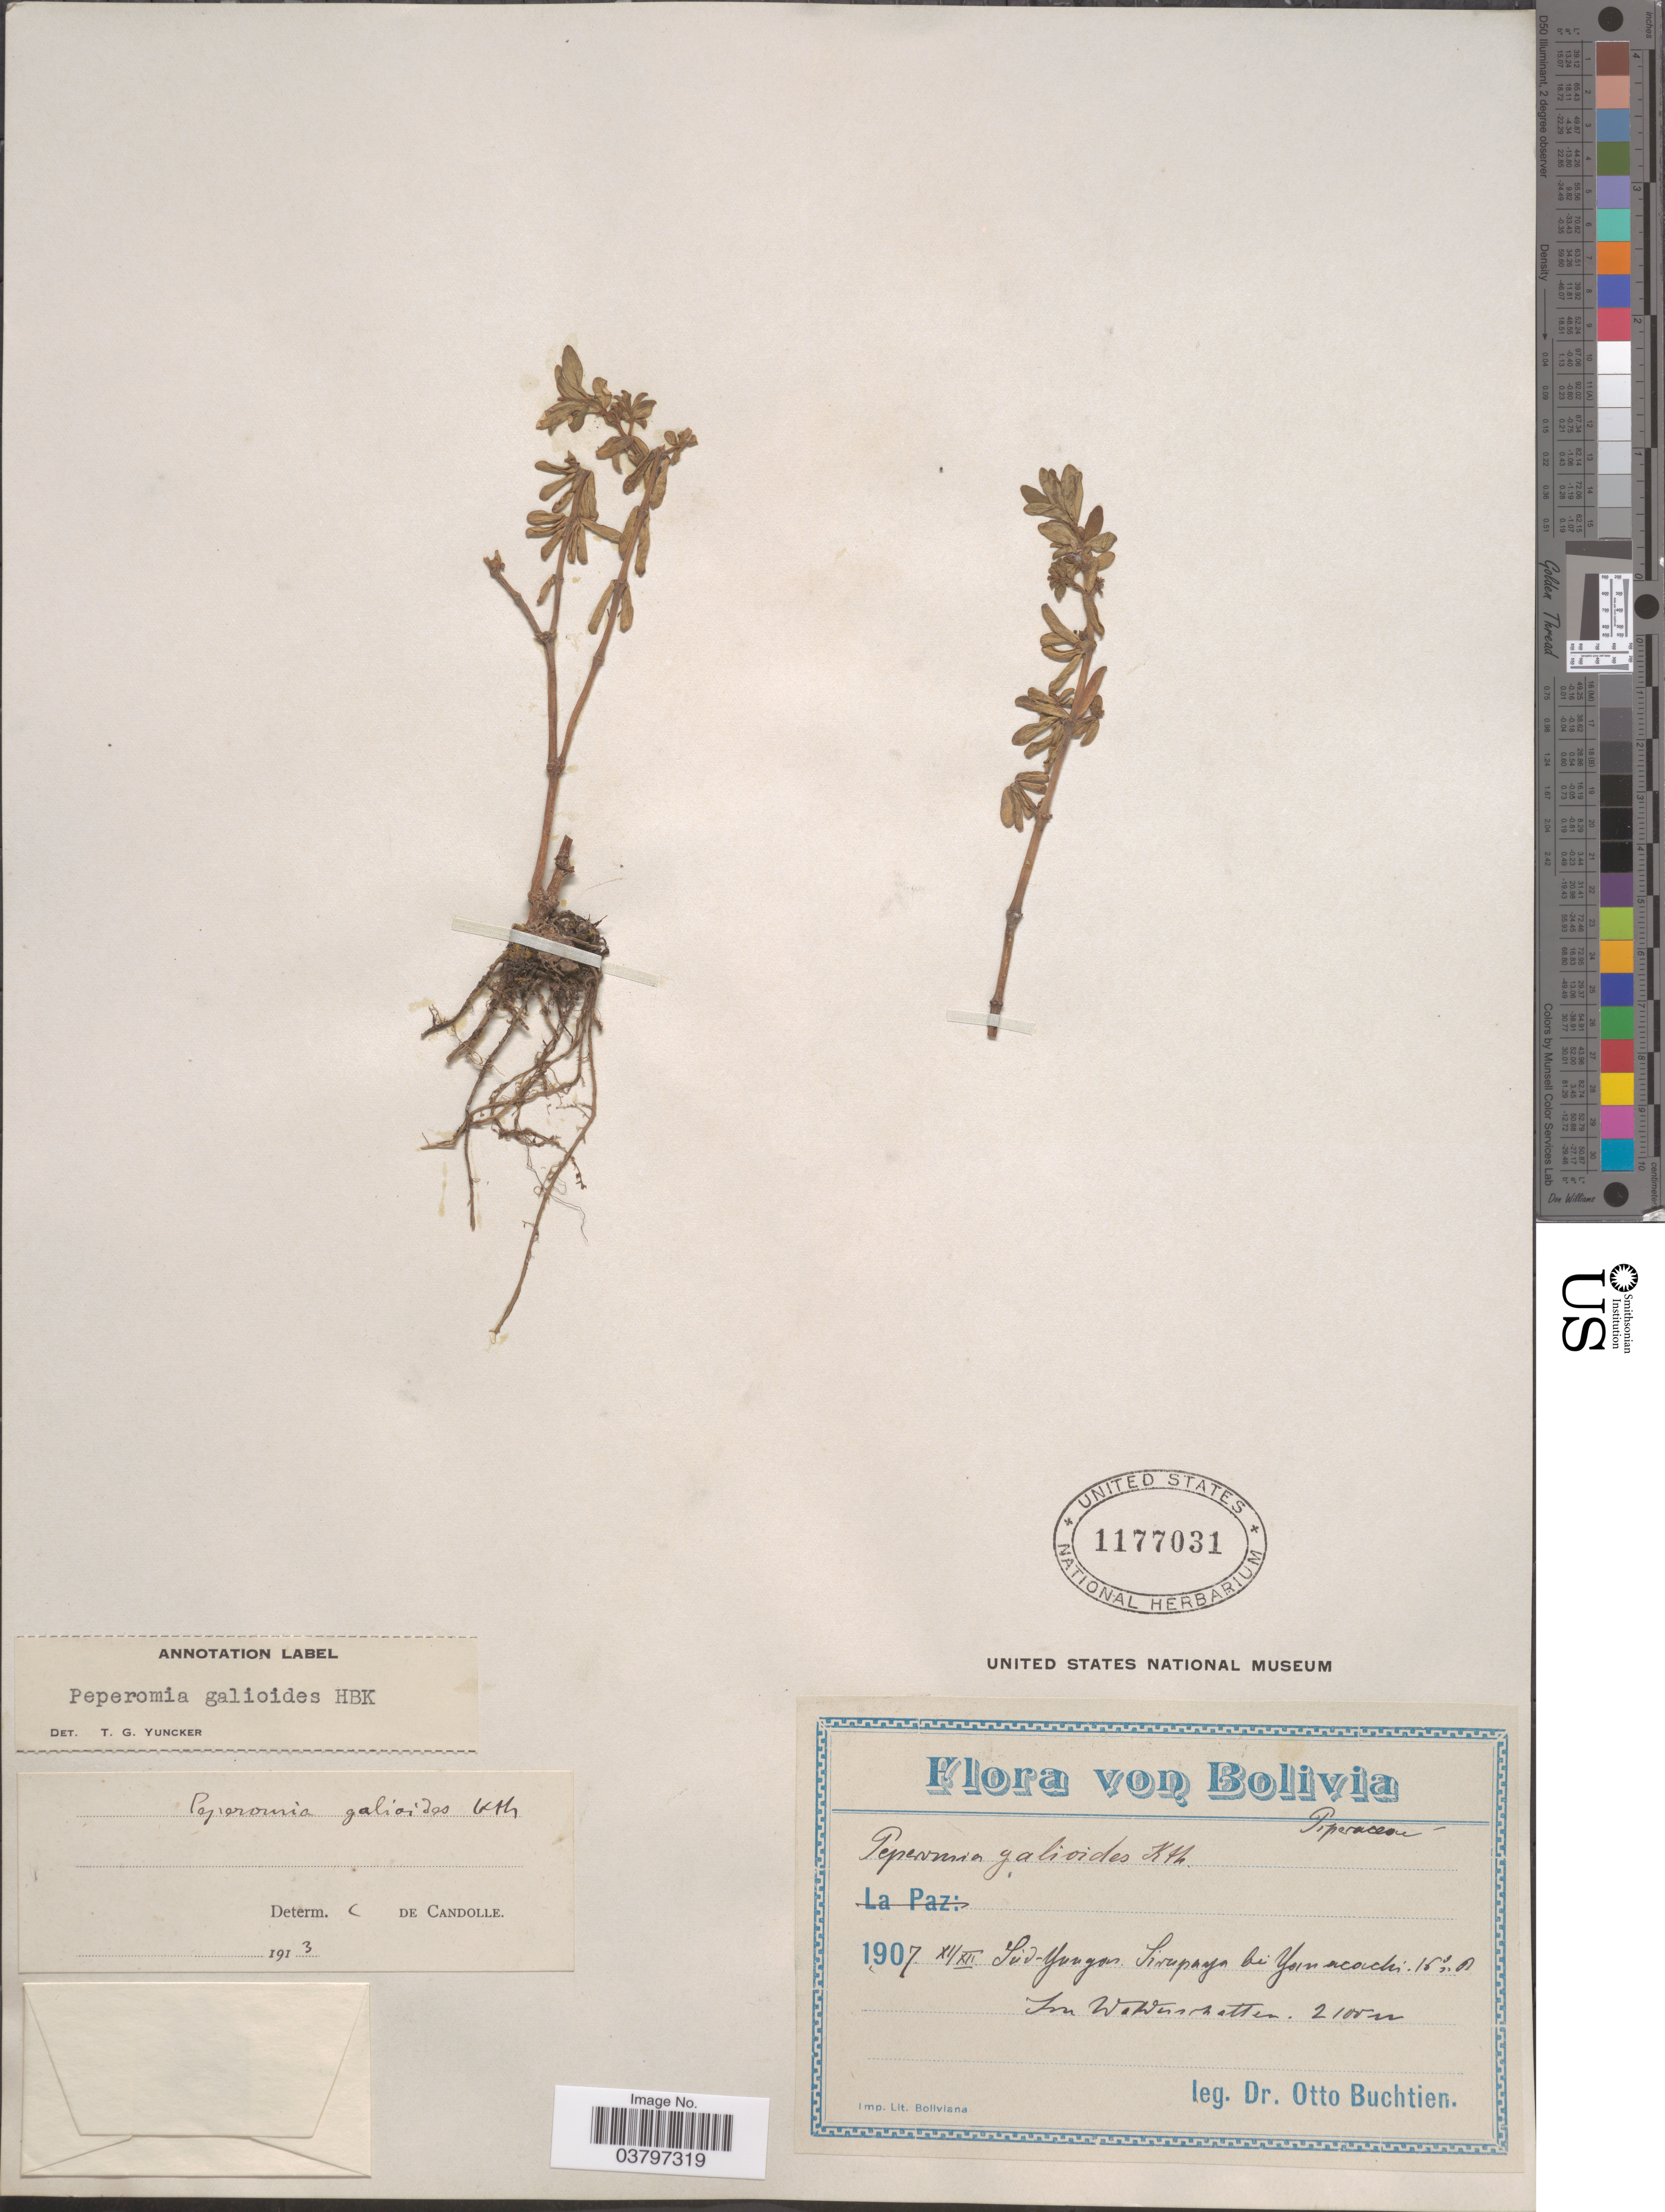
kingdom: Plantae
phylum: Tracheophyta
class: Magnoliopsida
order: Piperales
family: Piperaceae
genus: Peperomia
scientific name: Peperomia galioides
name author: Kunth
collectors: O. Buchtien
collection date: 1907-11/1907-12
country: Bolivia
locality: Sud-Yungas. Sirapaya bei Yanacachi. 16°s. Br.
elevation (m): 2100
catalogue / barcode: US 1177031